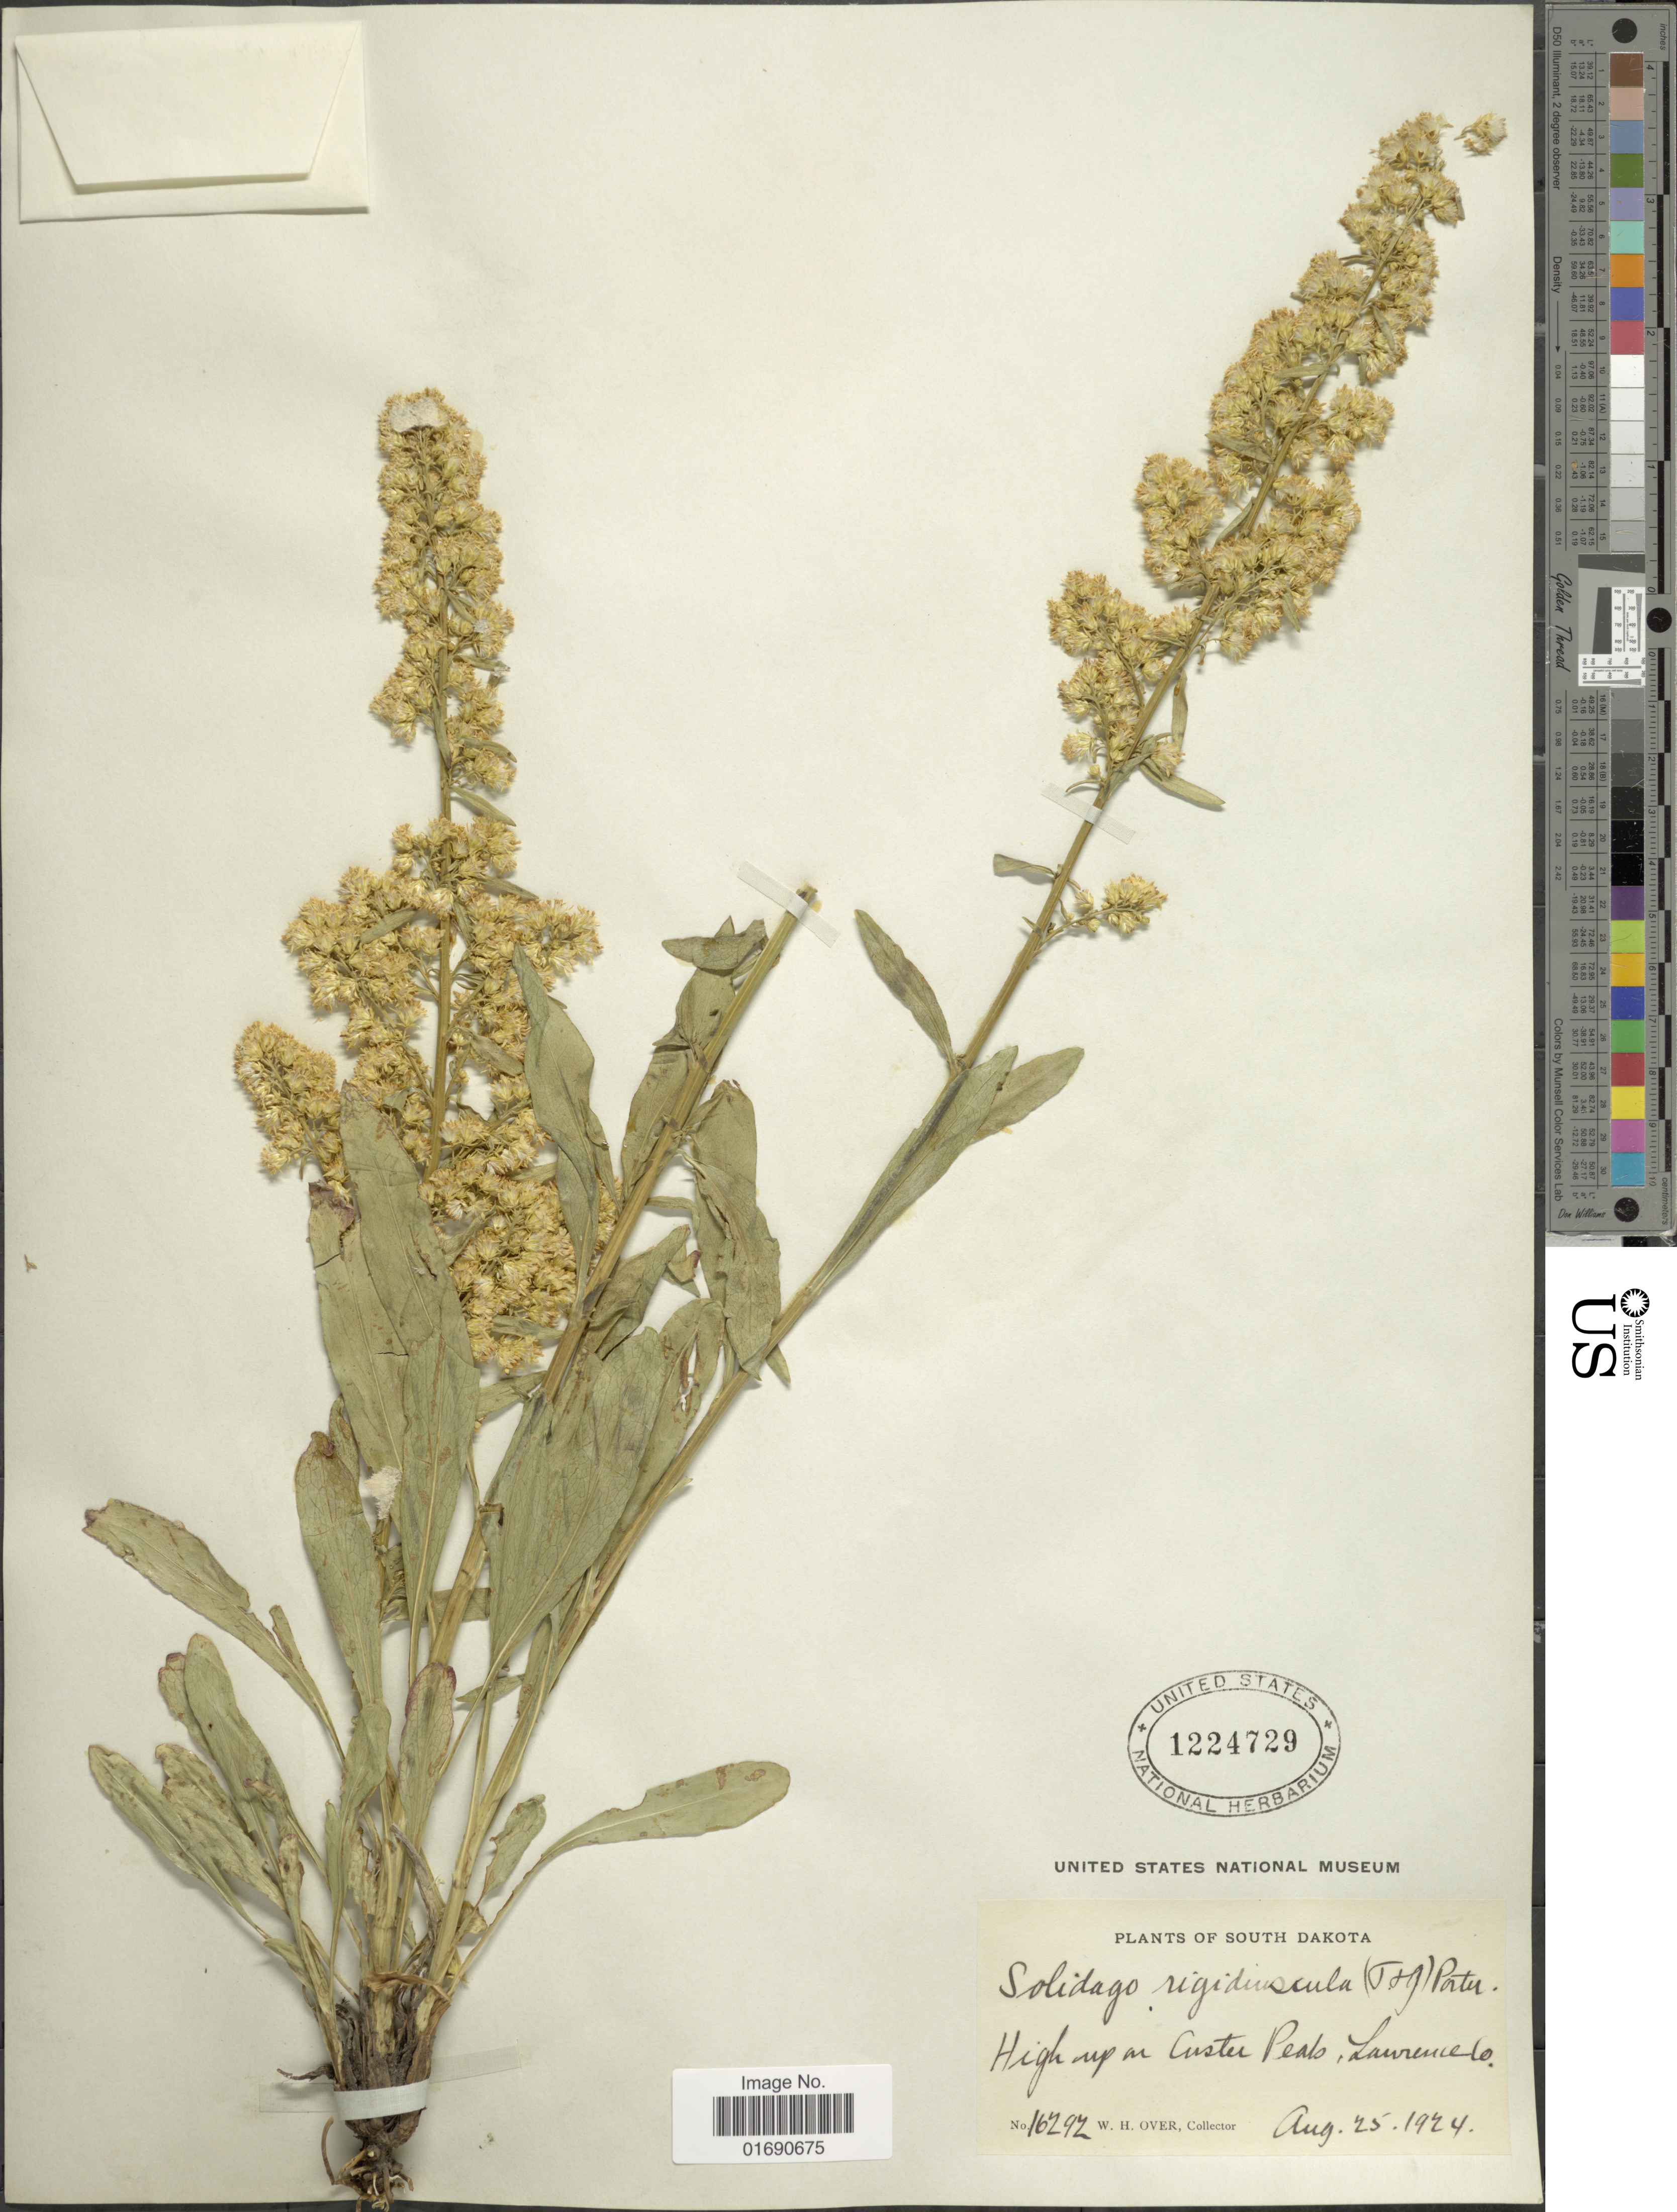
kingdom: Plantae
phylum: Tracheophyta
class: Magnoliopsida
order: Asterales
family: Asteraceae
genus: Solidago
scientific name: Solidago speciosa var. angustata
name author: Torr. & A. Gray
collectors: W. Over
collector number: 16272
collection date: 1924-08-25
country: United States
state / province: South Dakota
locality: High up Custer Peak, Lawrence Co.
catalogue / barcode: US 1224729